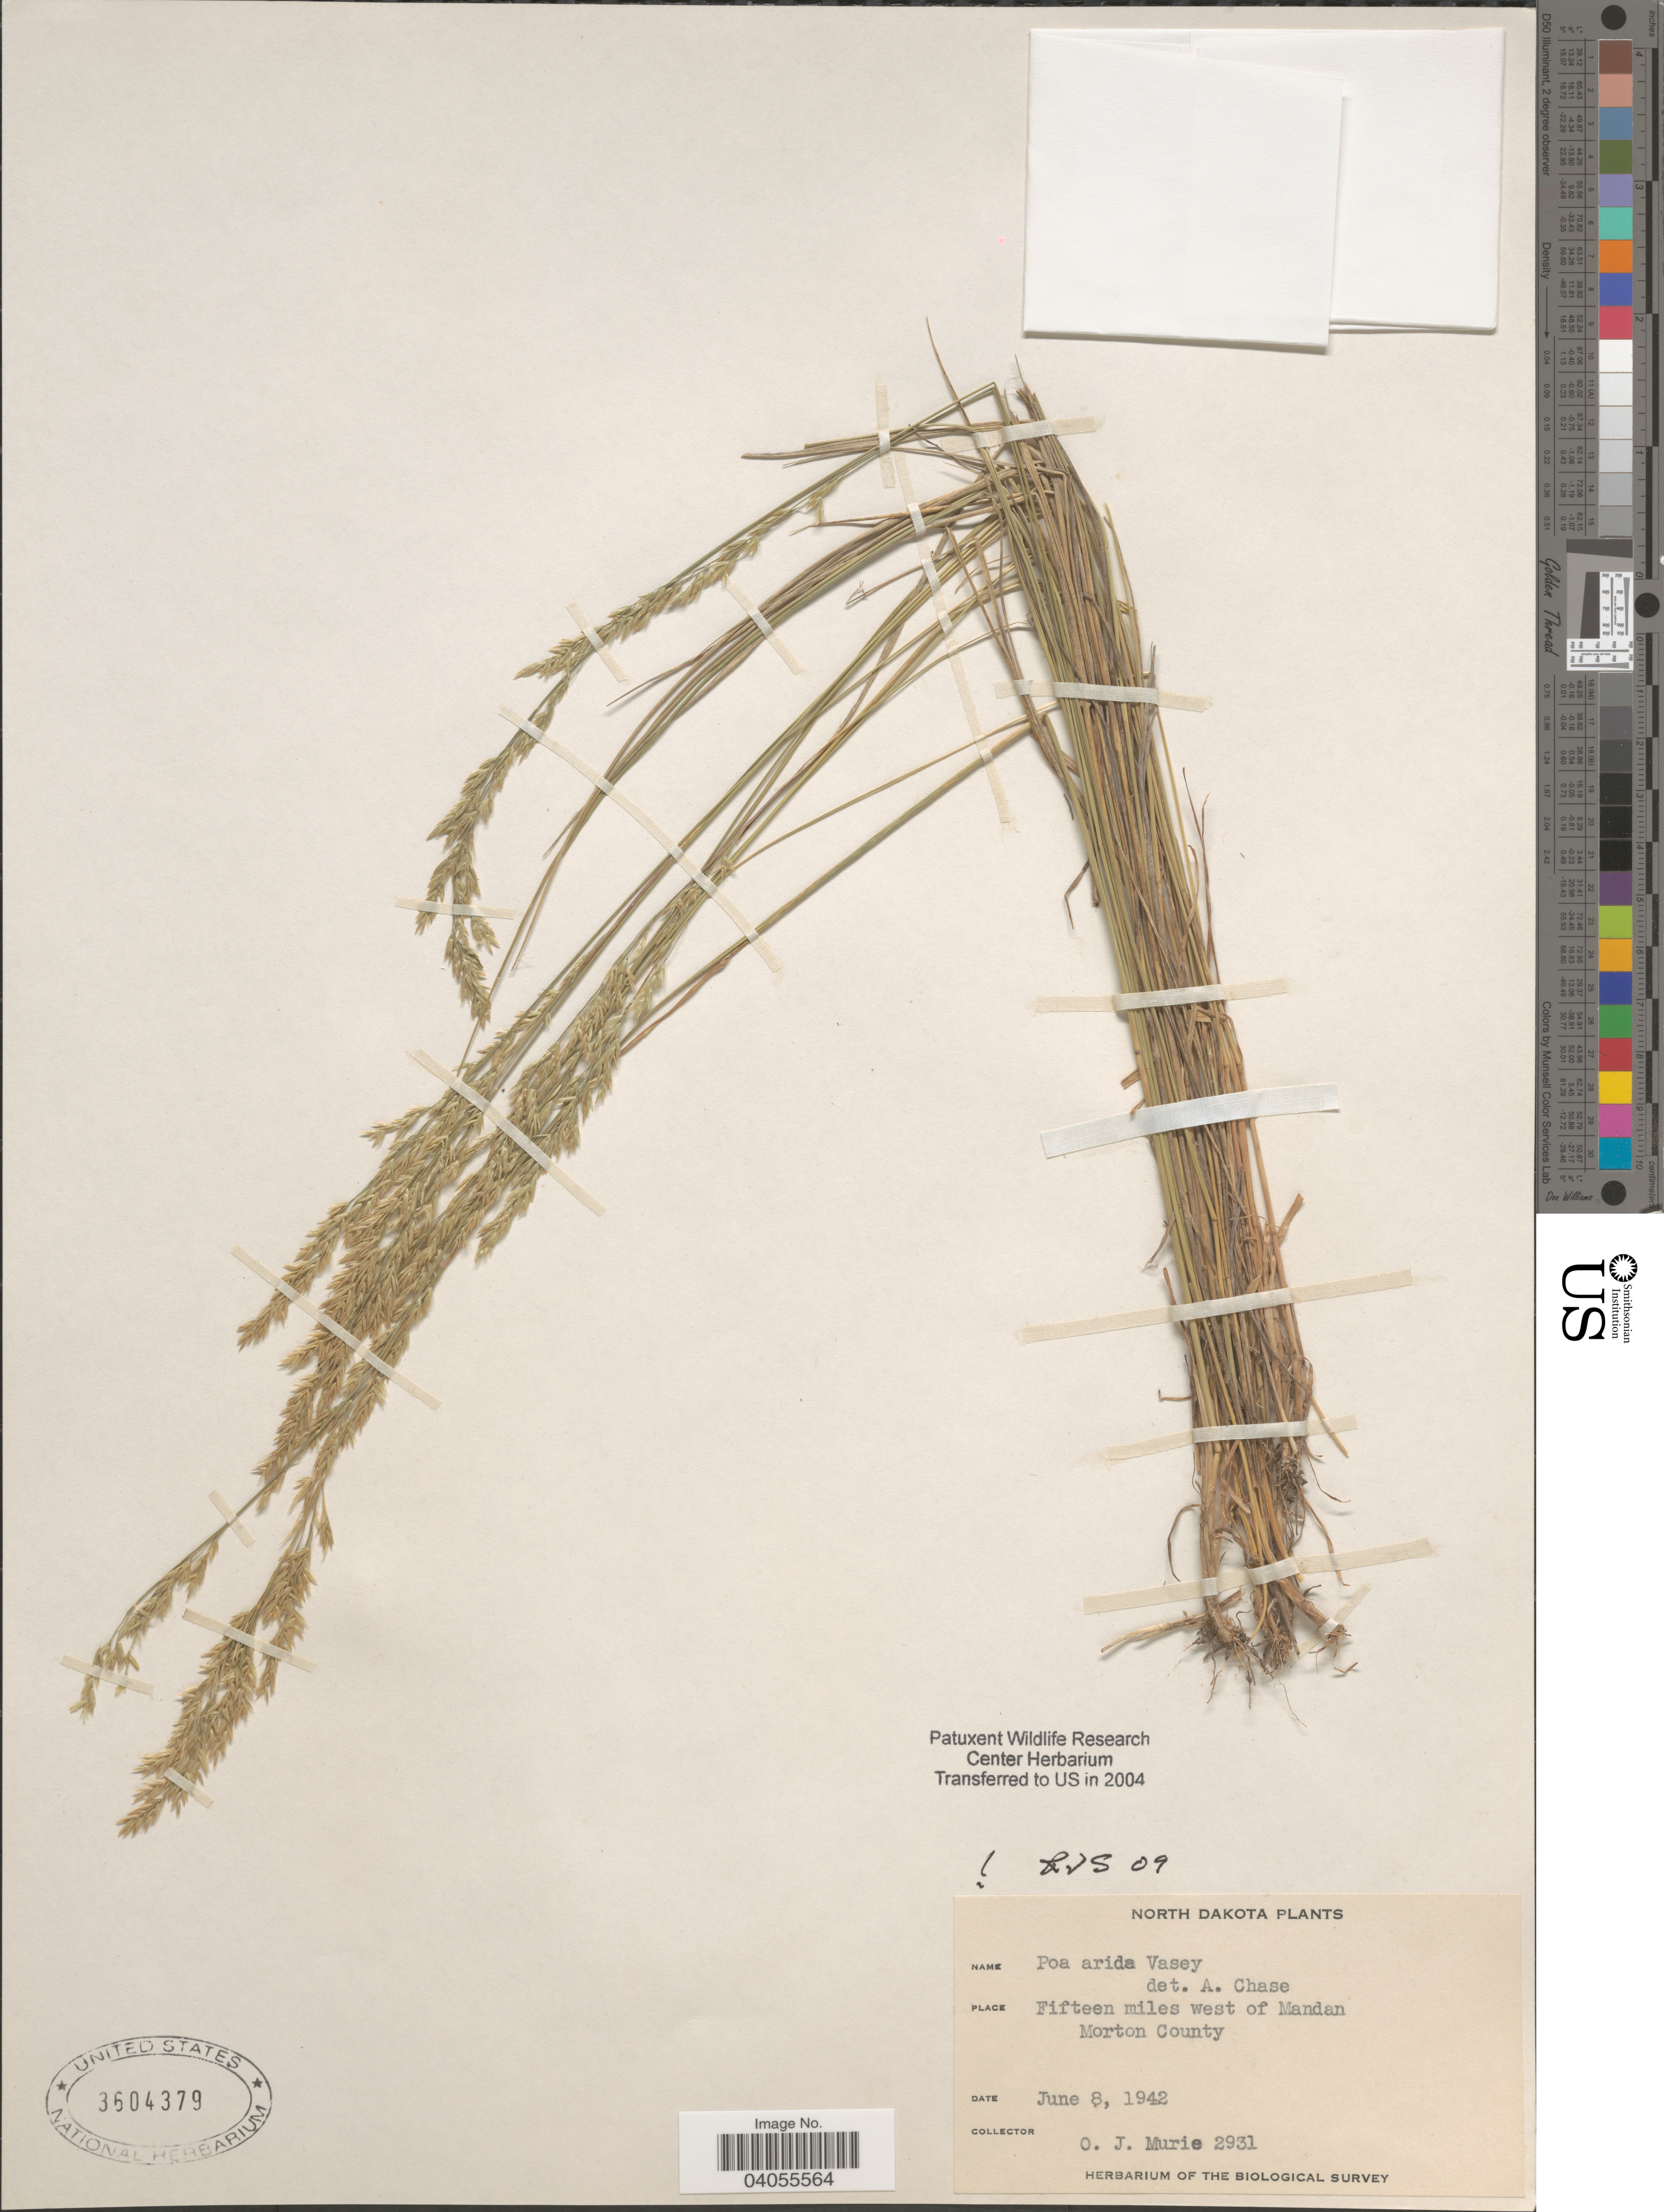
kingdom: Plantae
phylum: Tracheophyta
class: Liliopsida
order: Poales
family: Poaceae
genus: Poa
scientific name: Poa arida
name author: Vasey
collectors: O. Murie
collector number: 2931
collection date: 1942-06-08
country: United States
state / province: North Dakota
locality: Fifteen miles west of Mandan, Morton County.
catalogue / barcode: US 3604379